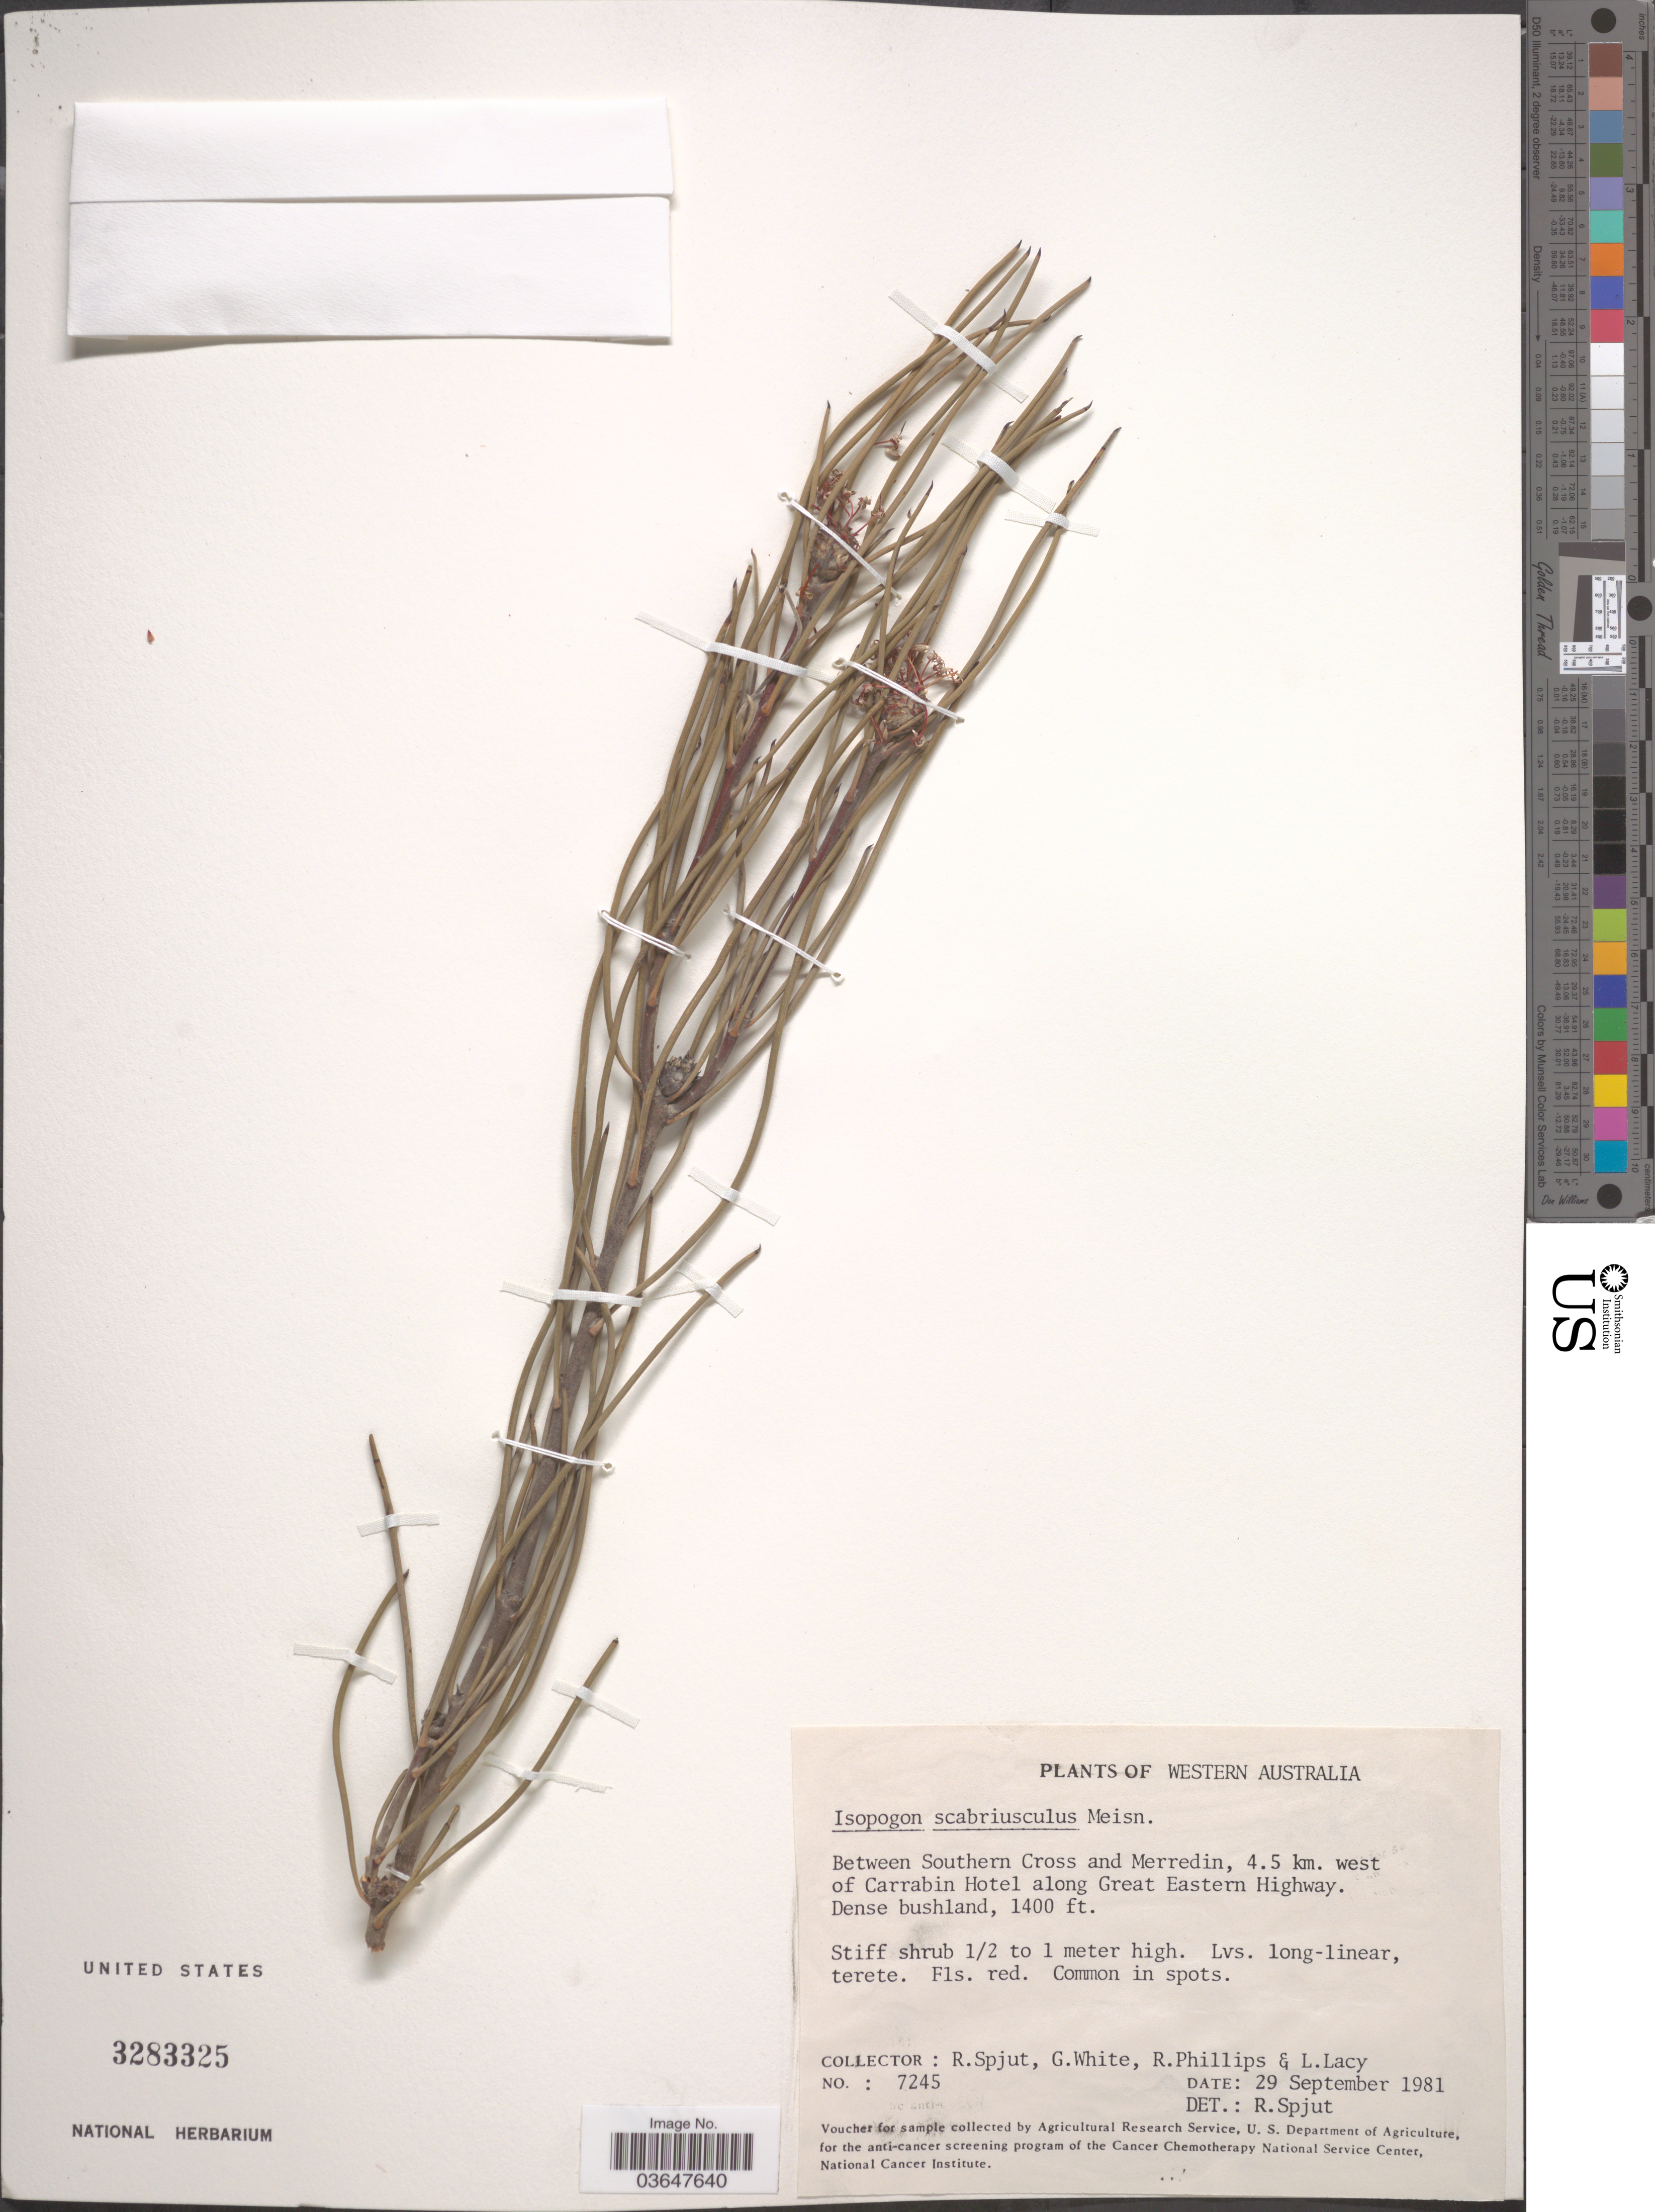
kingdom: Plantae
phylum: Tracheophyta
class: Magnoliopsida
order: Proteales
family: Proteaceae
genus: Isopogon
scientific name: Isopogon scabriusculus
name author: Meisn.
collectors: R. Spjut, G. White, R. Phillips & L. Lacy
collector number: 7245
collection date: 1981-09-29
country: Australia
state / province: Western Australia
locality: Between Southern Cross and Merredin, 4.5 km. west of Carrabin Hotel along Great Eastern Highway.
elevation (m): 427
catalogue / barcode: US 3283325